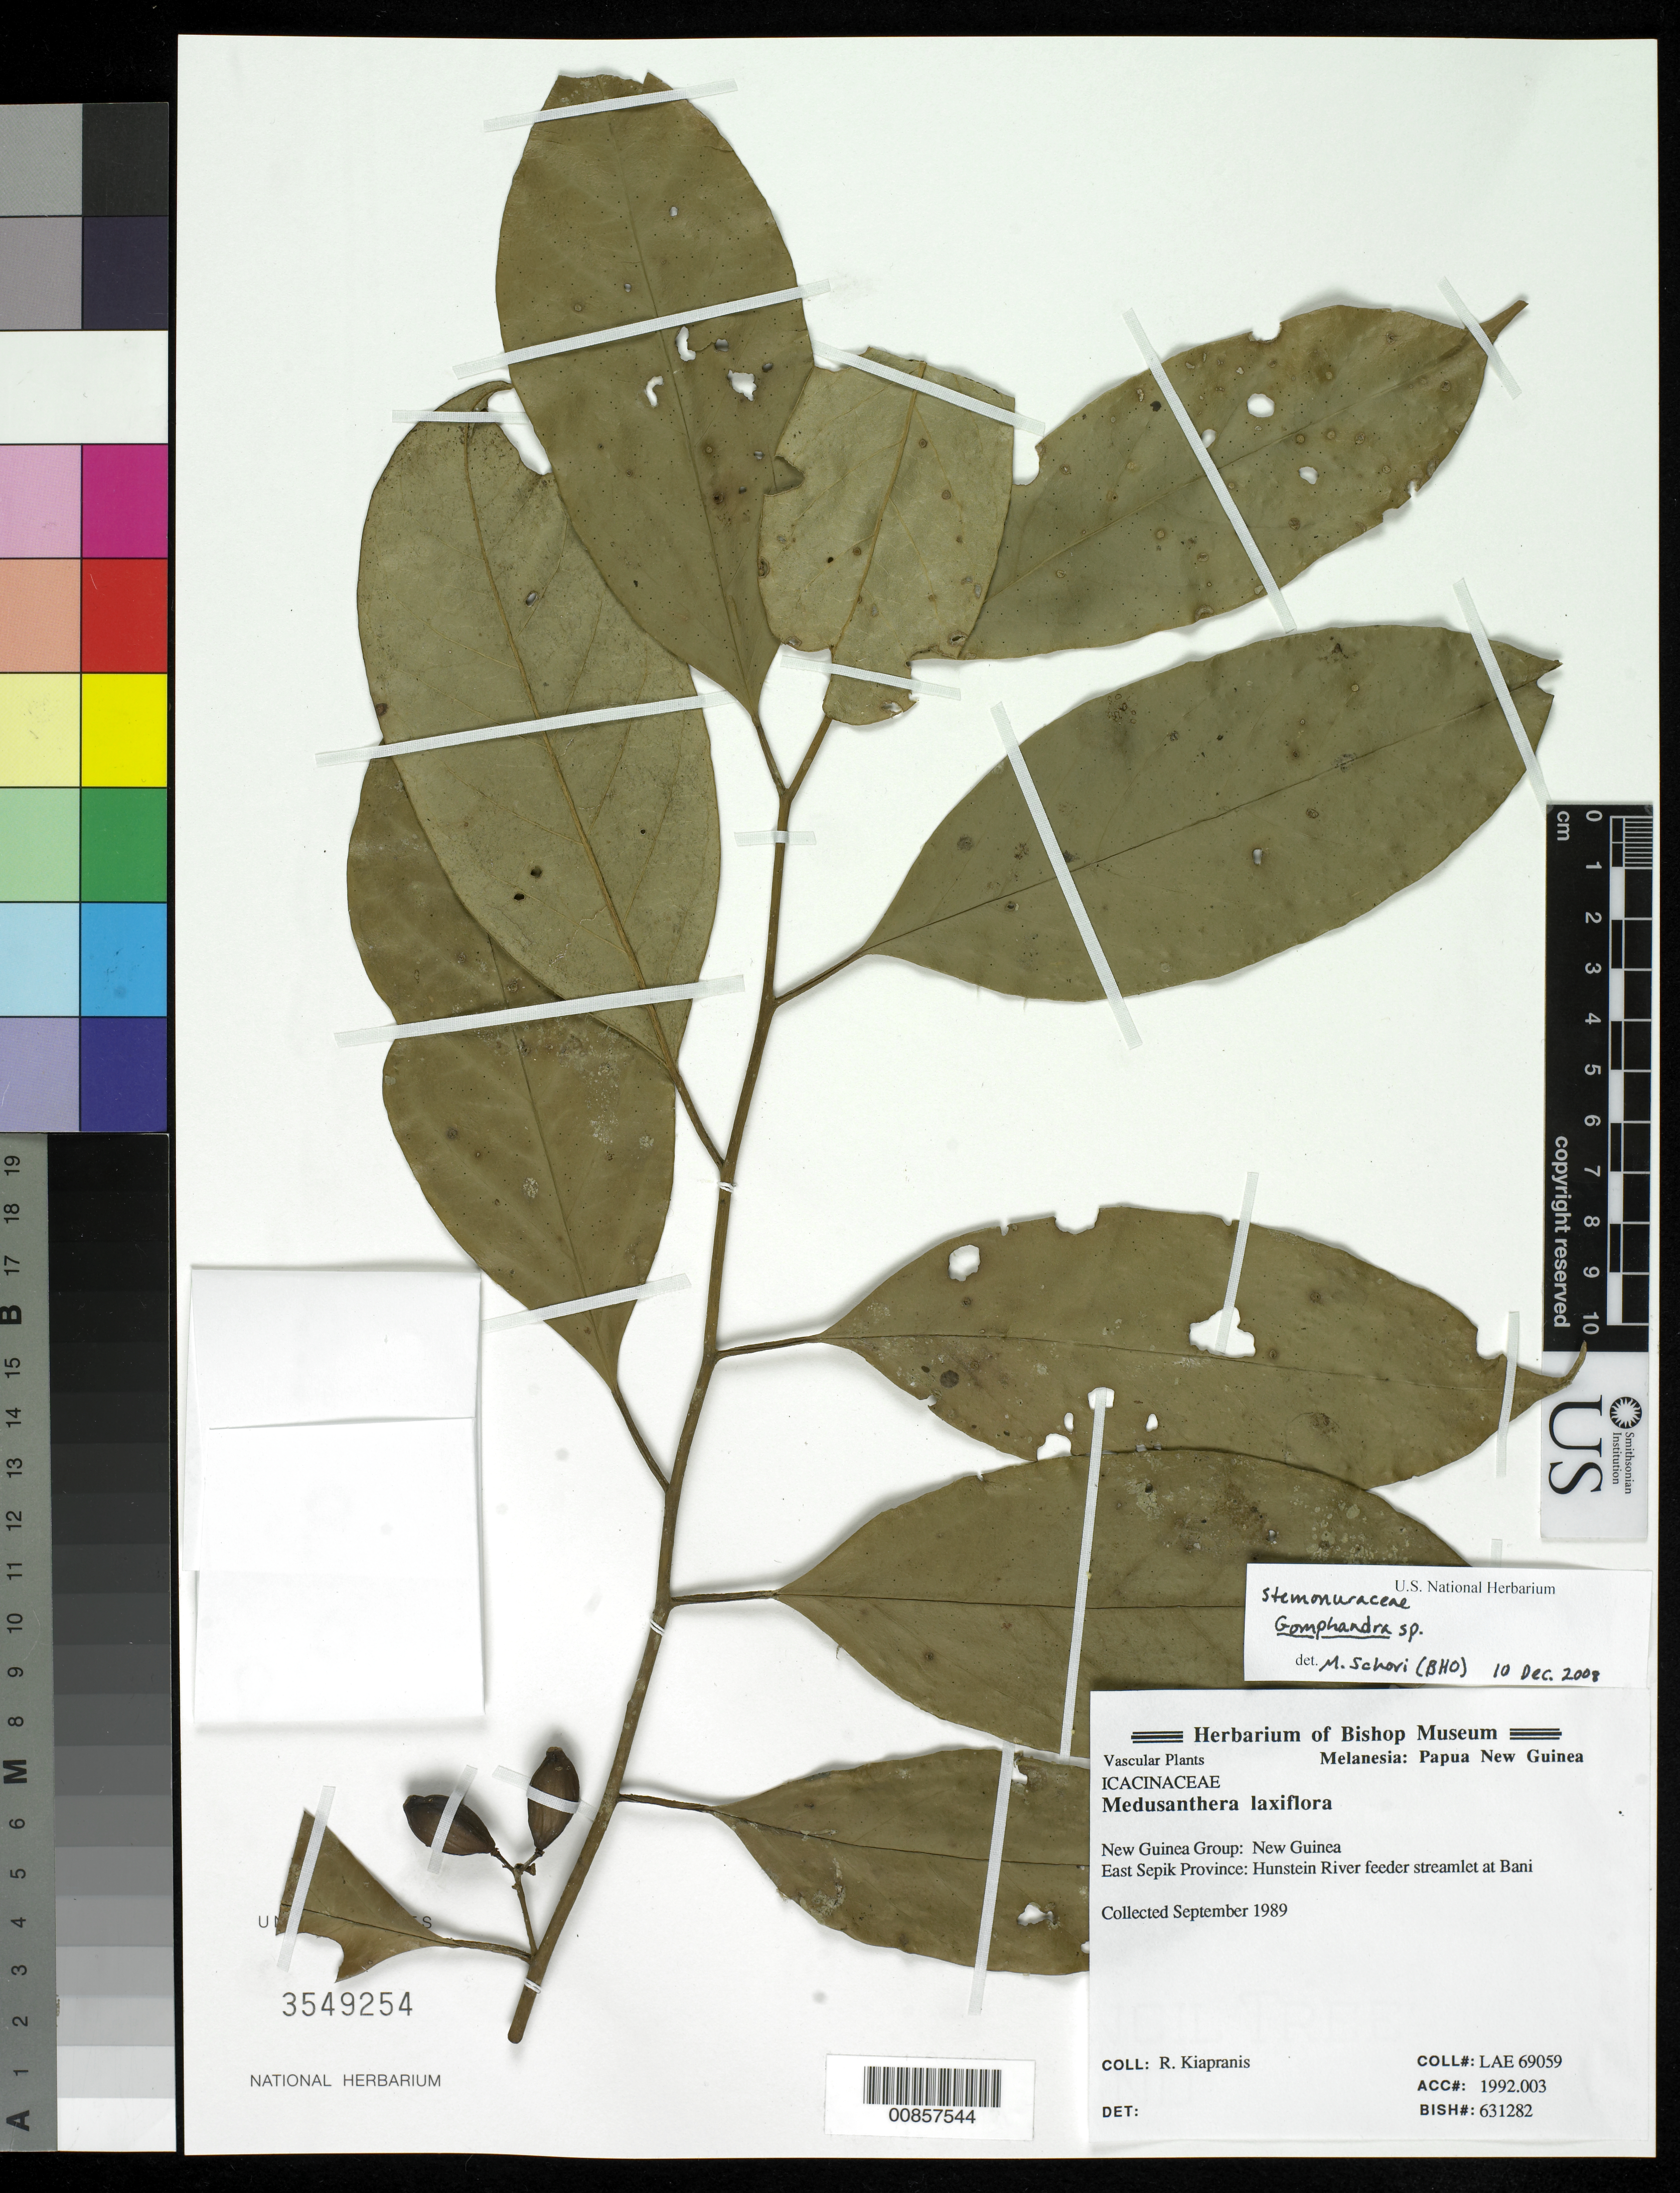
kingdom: Plantae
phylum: Tracheophyta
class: Magnoliopsida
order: Cardiopteridales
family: Stemonuraceae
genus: Gomphandra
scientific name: Gomphandra sp.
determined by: Schori, Melanie, Botanist, GRIN Taxonomy (BARC), United States Department of Agriculture (UNITED STATES)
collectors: R. Kiapranis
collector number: LAE 69059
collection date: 1989-09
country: Papua New Guinea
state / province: East Sepik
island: New Guinea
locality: Hunstein River feeder streamlet at Bani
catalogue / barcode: US 3549254